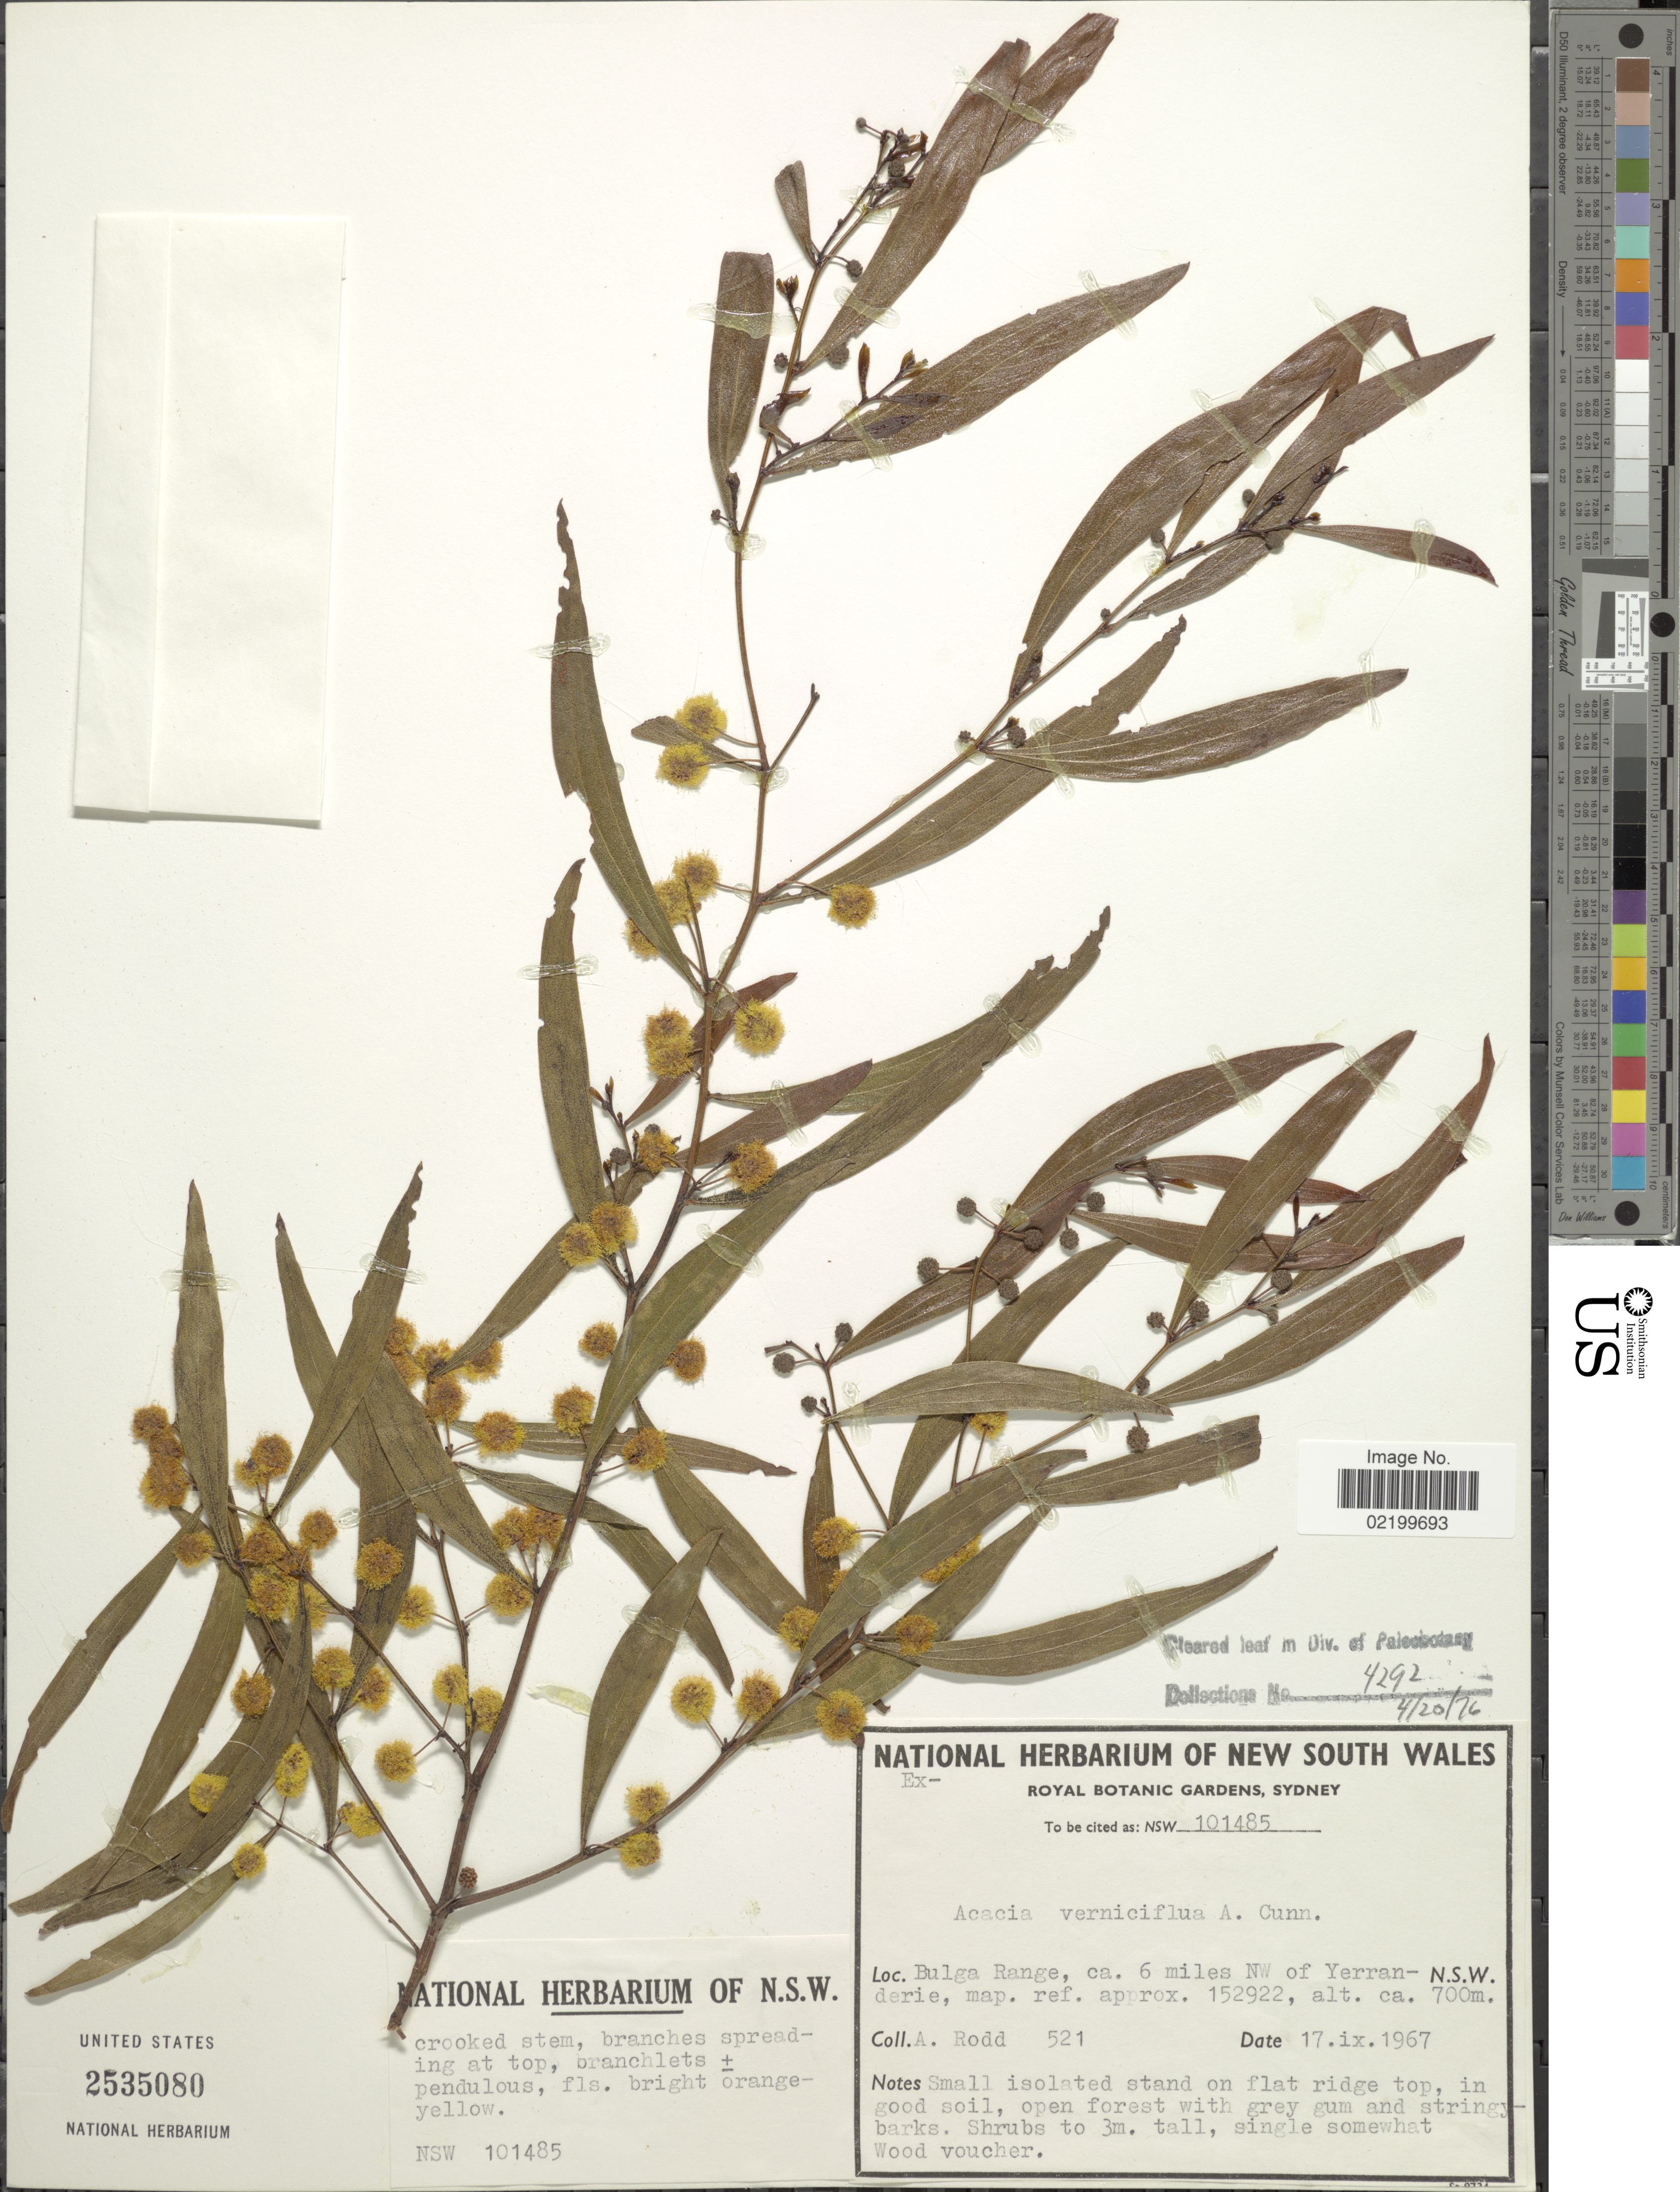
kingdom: Plantae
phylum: Tracheophyta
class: Magnoliopsida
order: Fabales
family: Fabaceae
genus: Acacia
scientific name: Acacia verniciflua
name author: A. Cunn.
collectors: A. Rodd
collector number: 521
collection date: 1967-09-17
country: Australia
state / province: New South Wales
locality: Bulga Range, ca. 6 miles NW of Yerran-derie, map. ref. approx 152922.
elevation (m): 700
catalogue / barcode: US 2535080